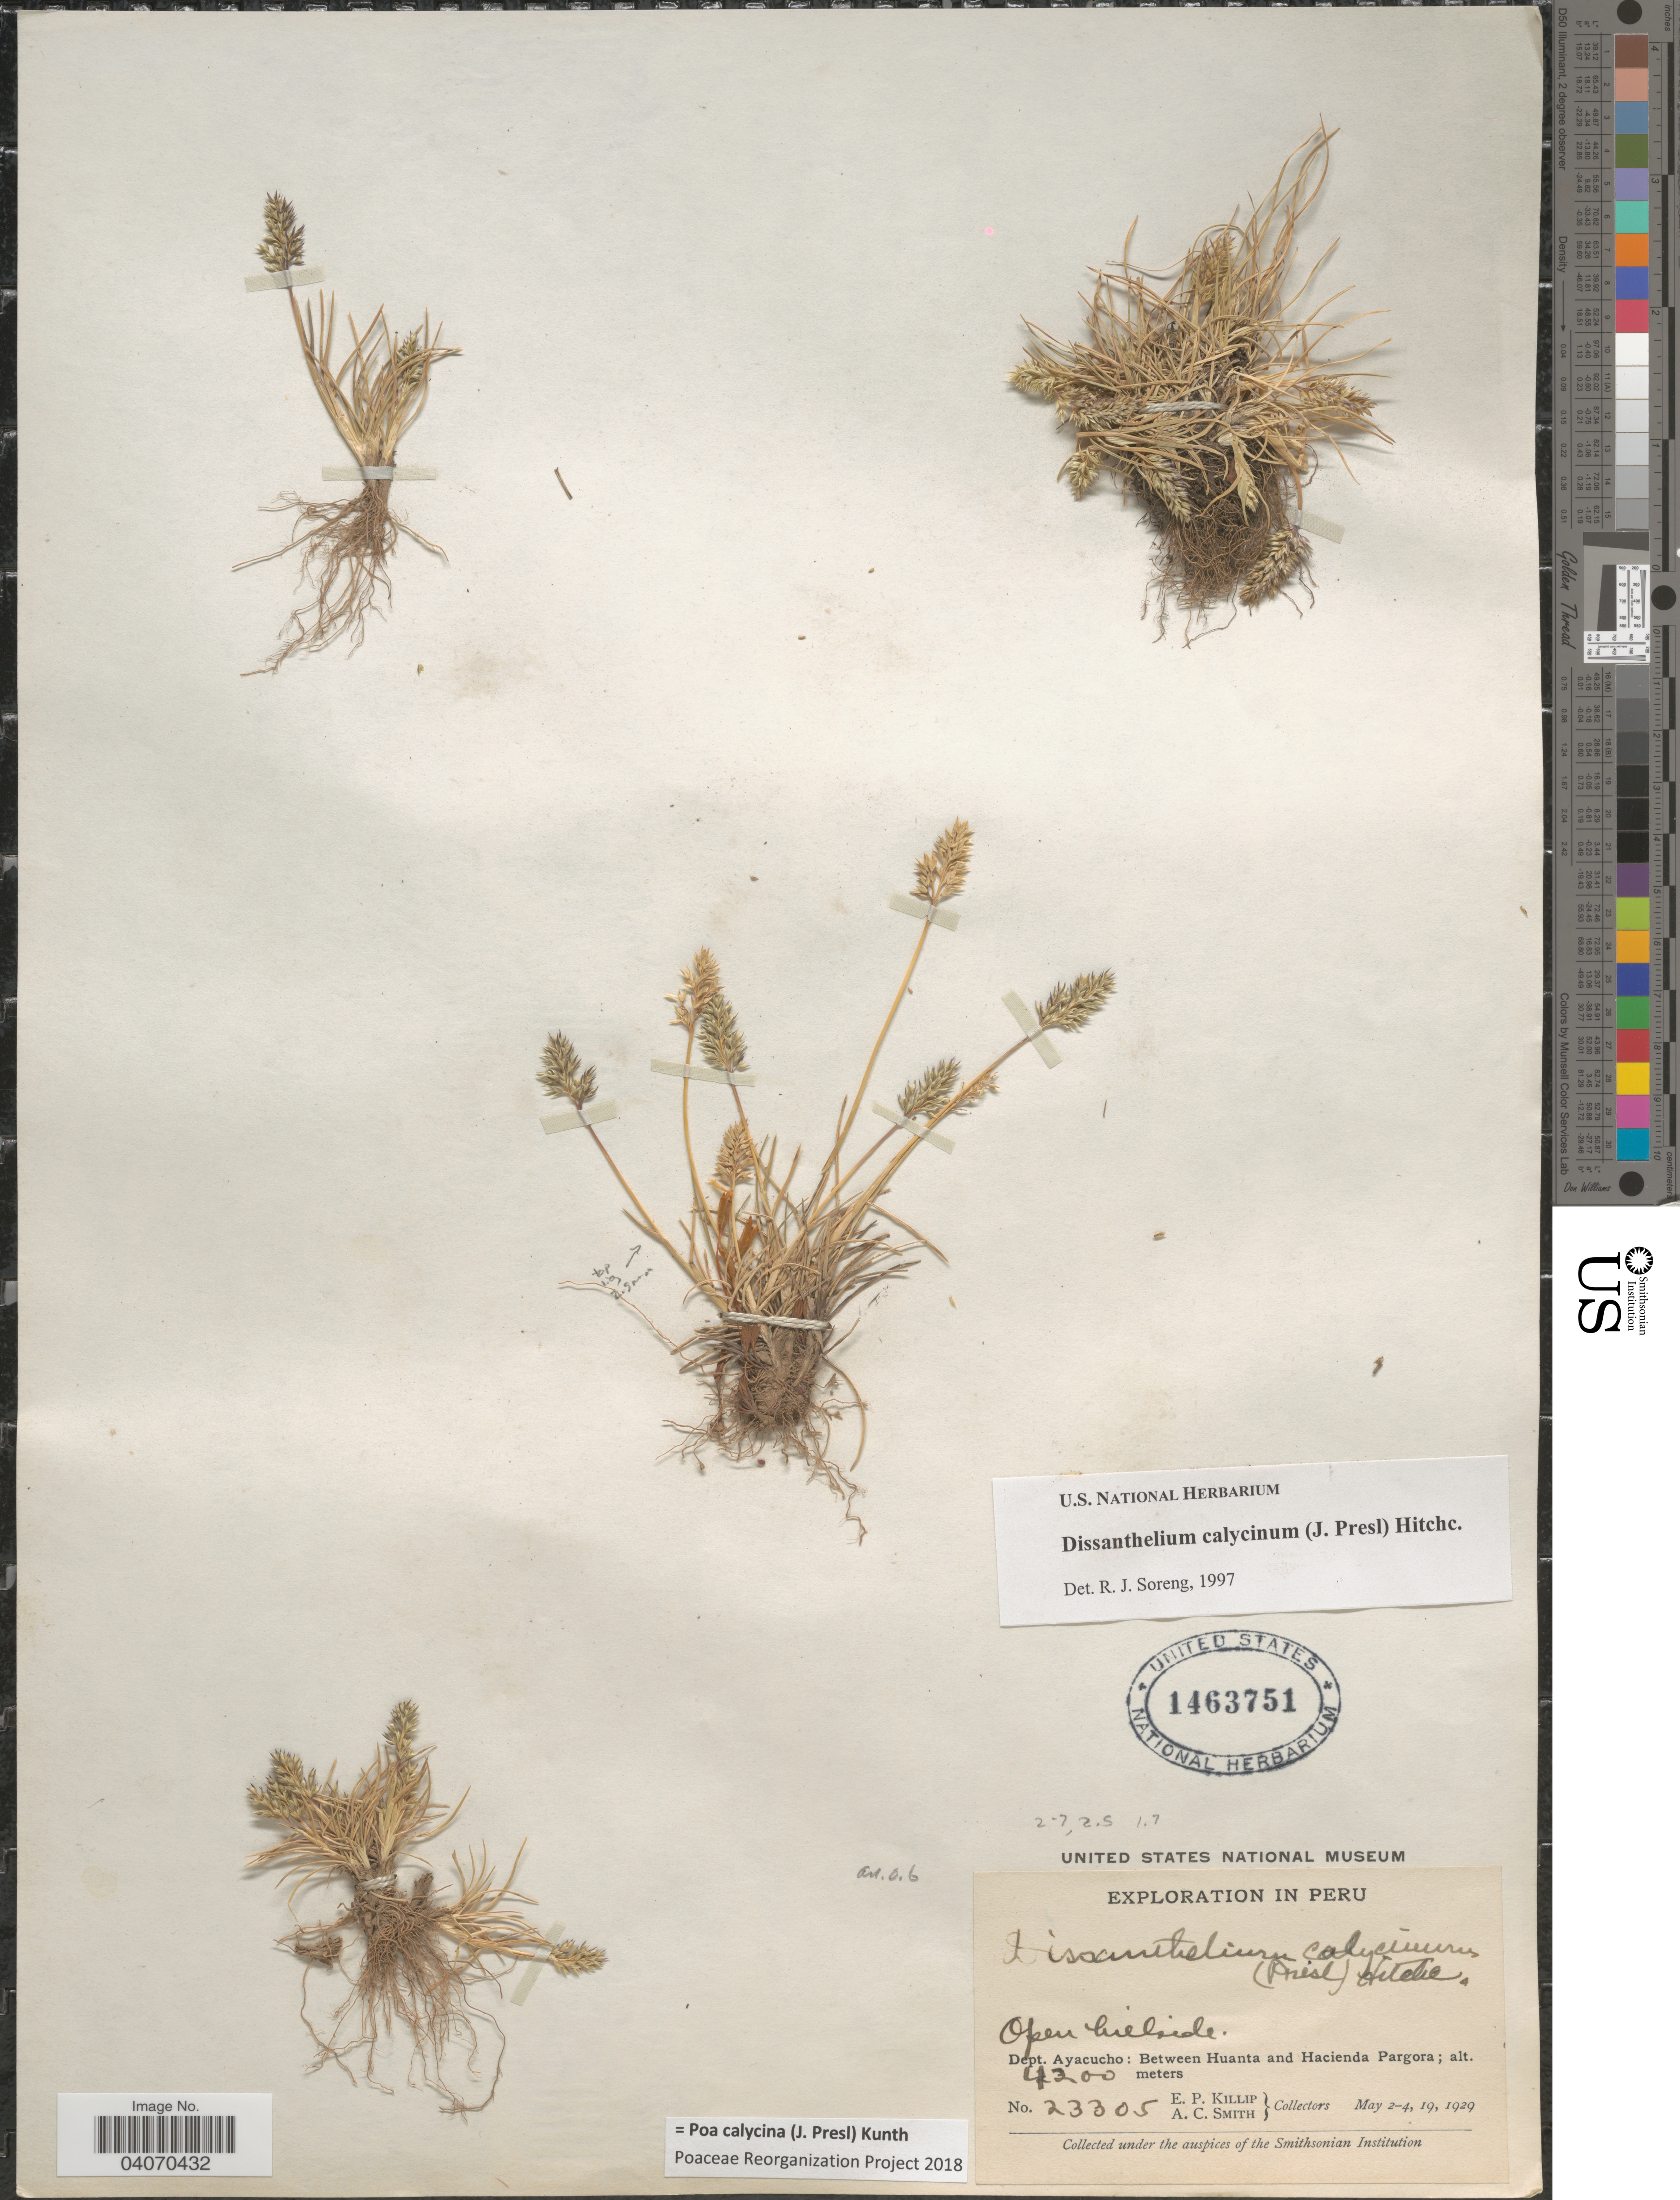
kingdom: Plantae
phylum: Tracheophyta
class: Liliopsida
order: Poales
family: Poaceae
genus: Poa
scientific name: Poa calycina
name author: (J. Presl) Kunth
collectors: E. P. Killip & A. C. Smith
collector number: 23305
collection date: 1929-05-02/1929-05-04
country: Peru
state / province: Ayacucho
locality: Dept.: Ayacucho: Between Huanta and Hacienda Pargora.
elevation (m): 4200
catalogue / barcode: US 1463751